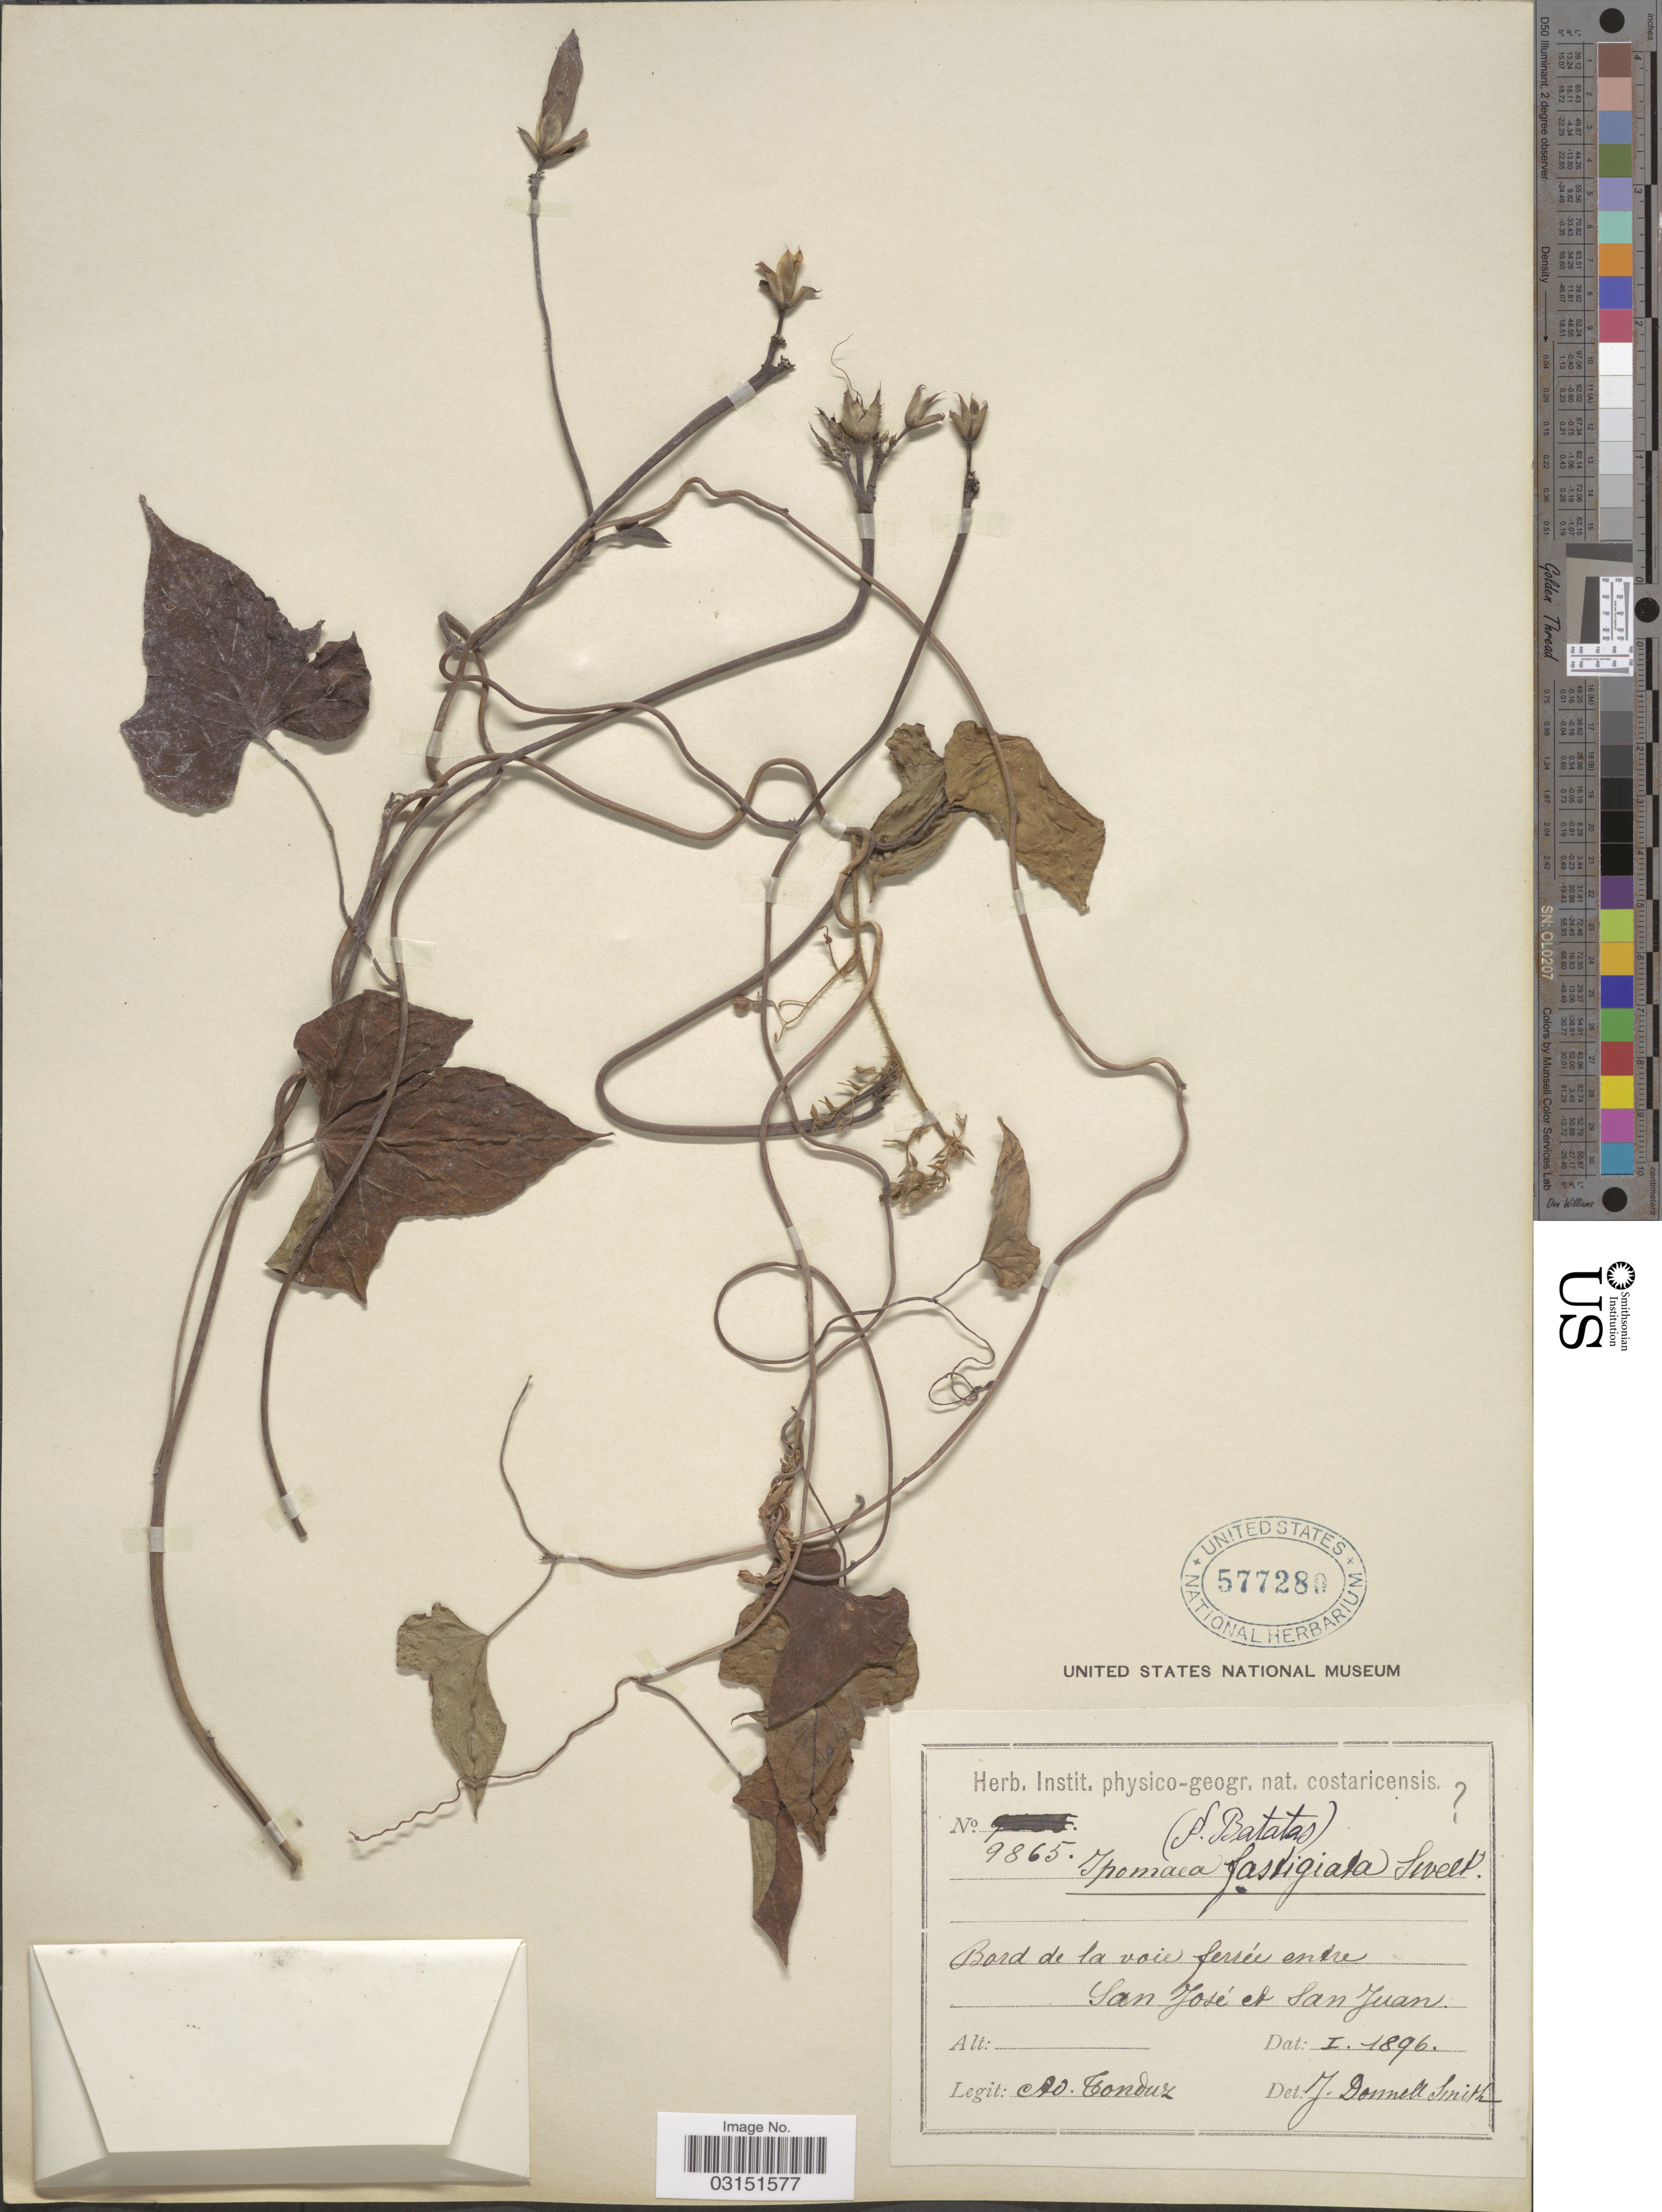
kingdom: Plantae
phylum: Tracheophyta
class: Magnoliopsida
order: Solanales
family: Convolvulaceae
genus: Ipomoea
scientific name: Ipomoea tiliacea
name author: (Willd.) Choisy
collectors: A. Tonduz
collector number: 9865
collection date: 1896-01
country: Costa Rica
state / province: San José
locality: Bord de la voie ferrée entre San José et San Juan.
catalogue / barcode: US 577280